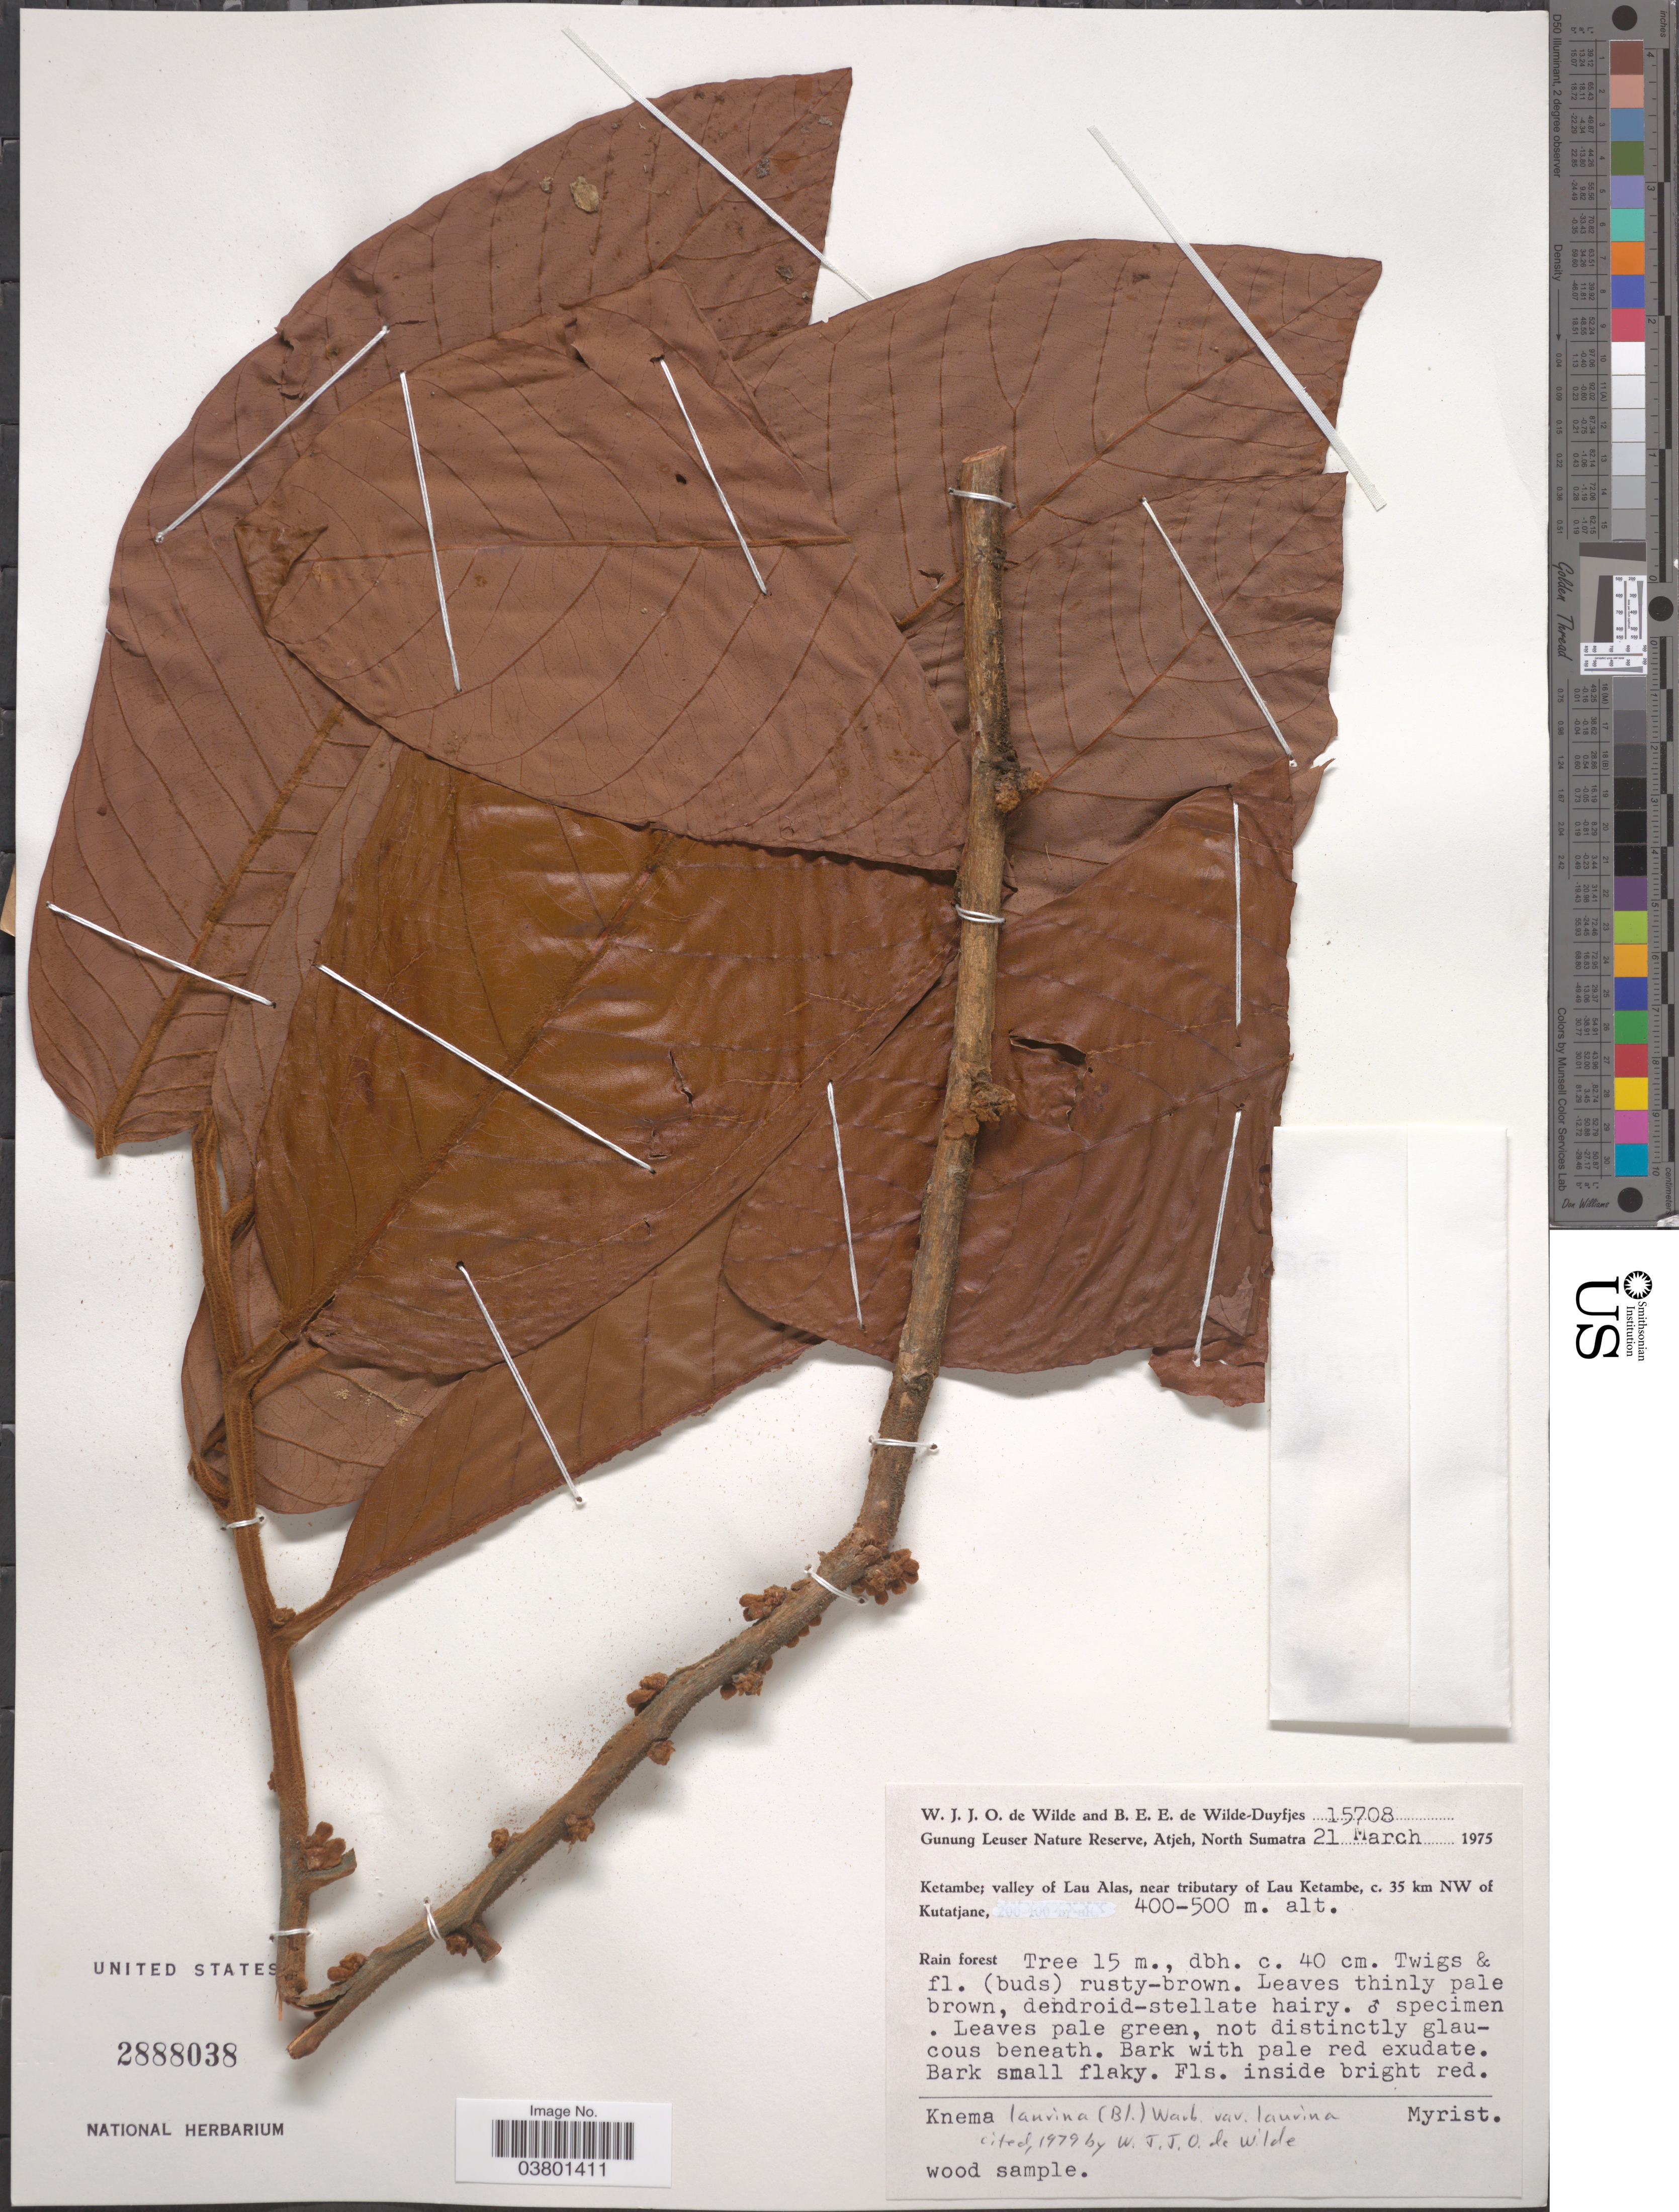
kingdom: Plantae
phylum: Tracheophyta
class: Magnoliopsida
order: Magnoliales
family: Myristicaceae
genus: Knema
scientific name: Knema laurina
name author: Warb.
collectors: W. J. de Wilde & B. E. de Wilde-Duyfjes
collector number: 15708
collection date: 1975-03-21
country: Indonesia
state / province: Sumatra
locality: Gunung Leuser Nature Reserve, Atjeh, North Sumatra. Ketambe; valley of Lau Alas, near tributary of Lau Ketambe, c. 35 km NW of Kutatjane.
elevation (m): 400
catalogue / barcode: US 2888038